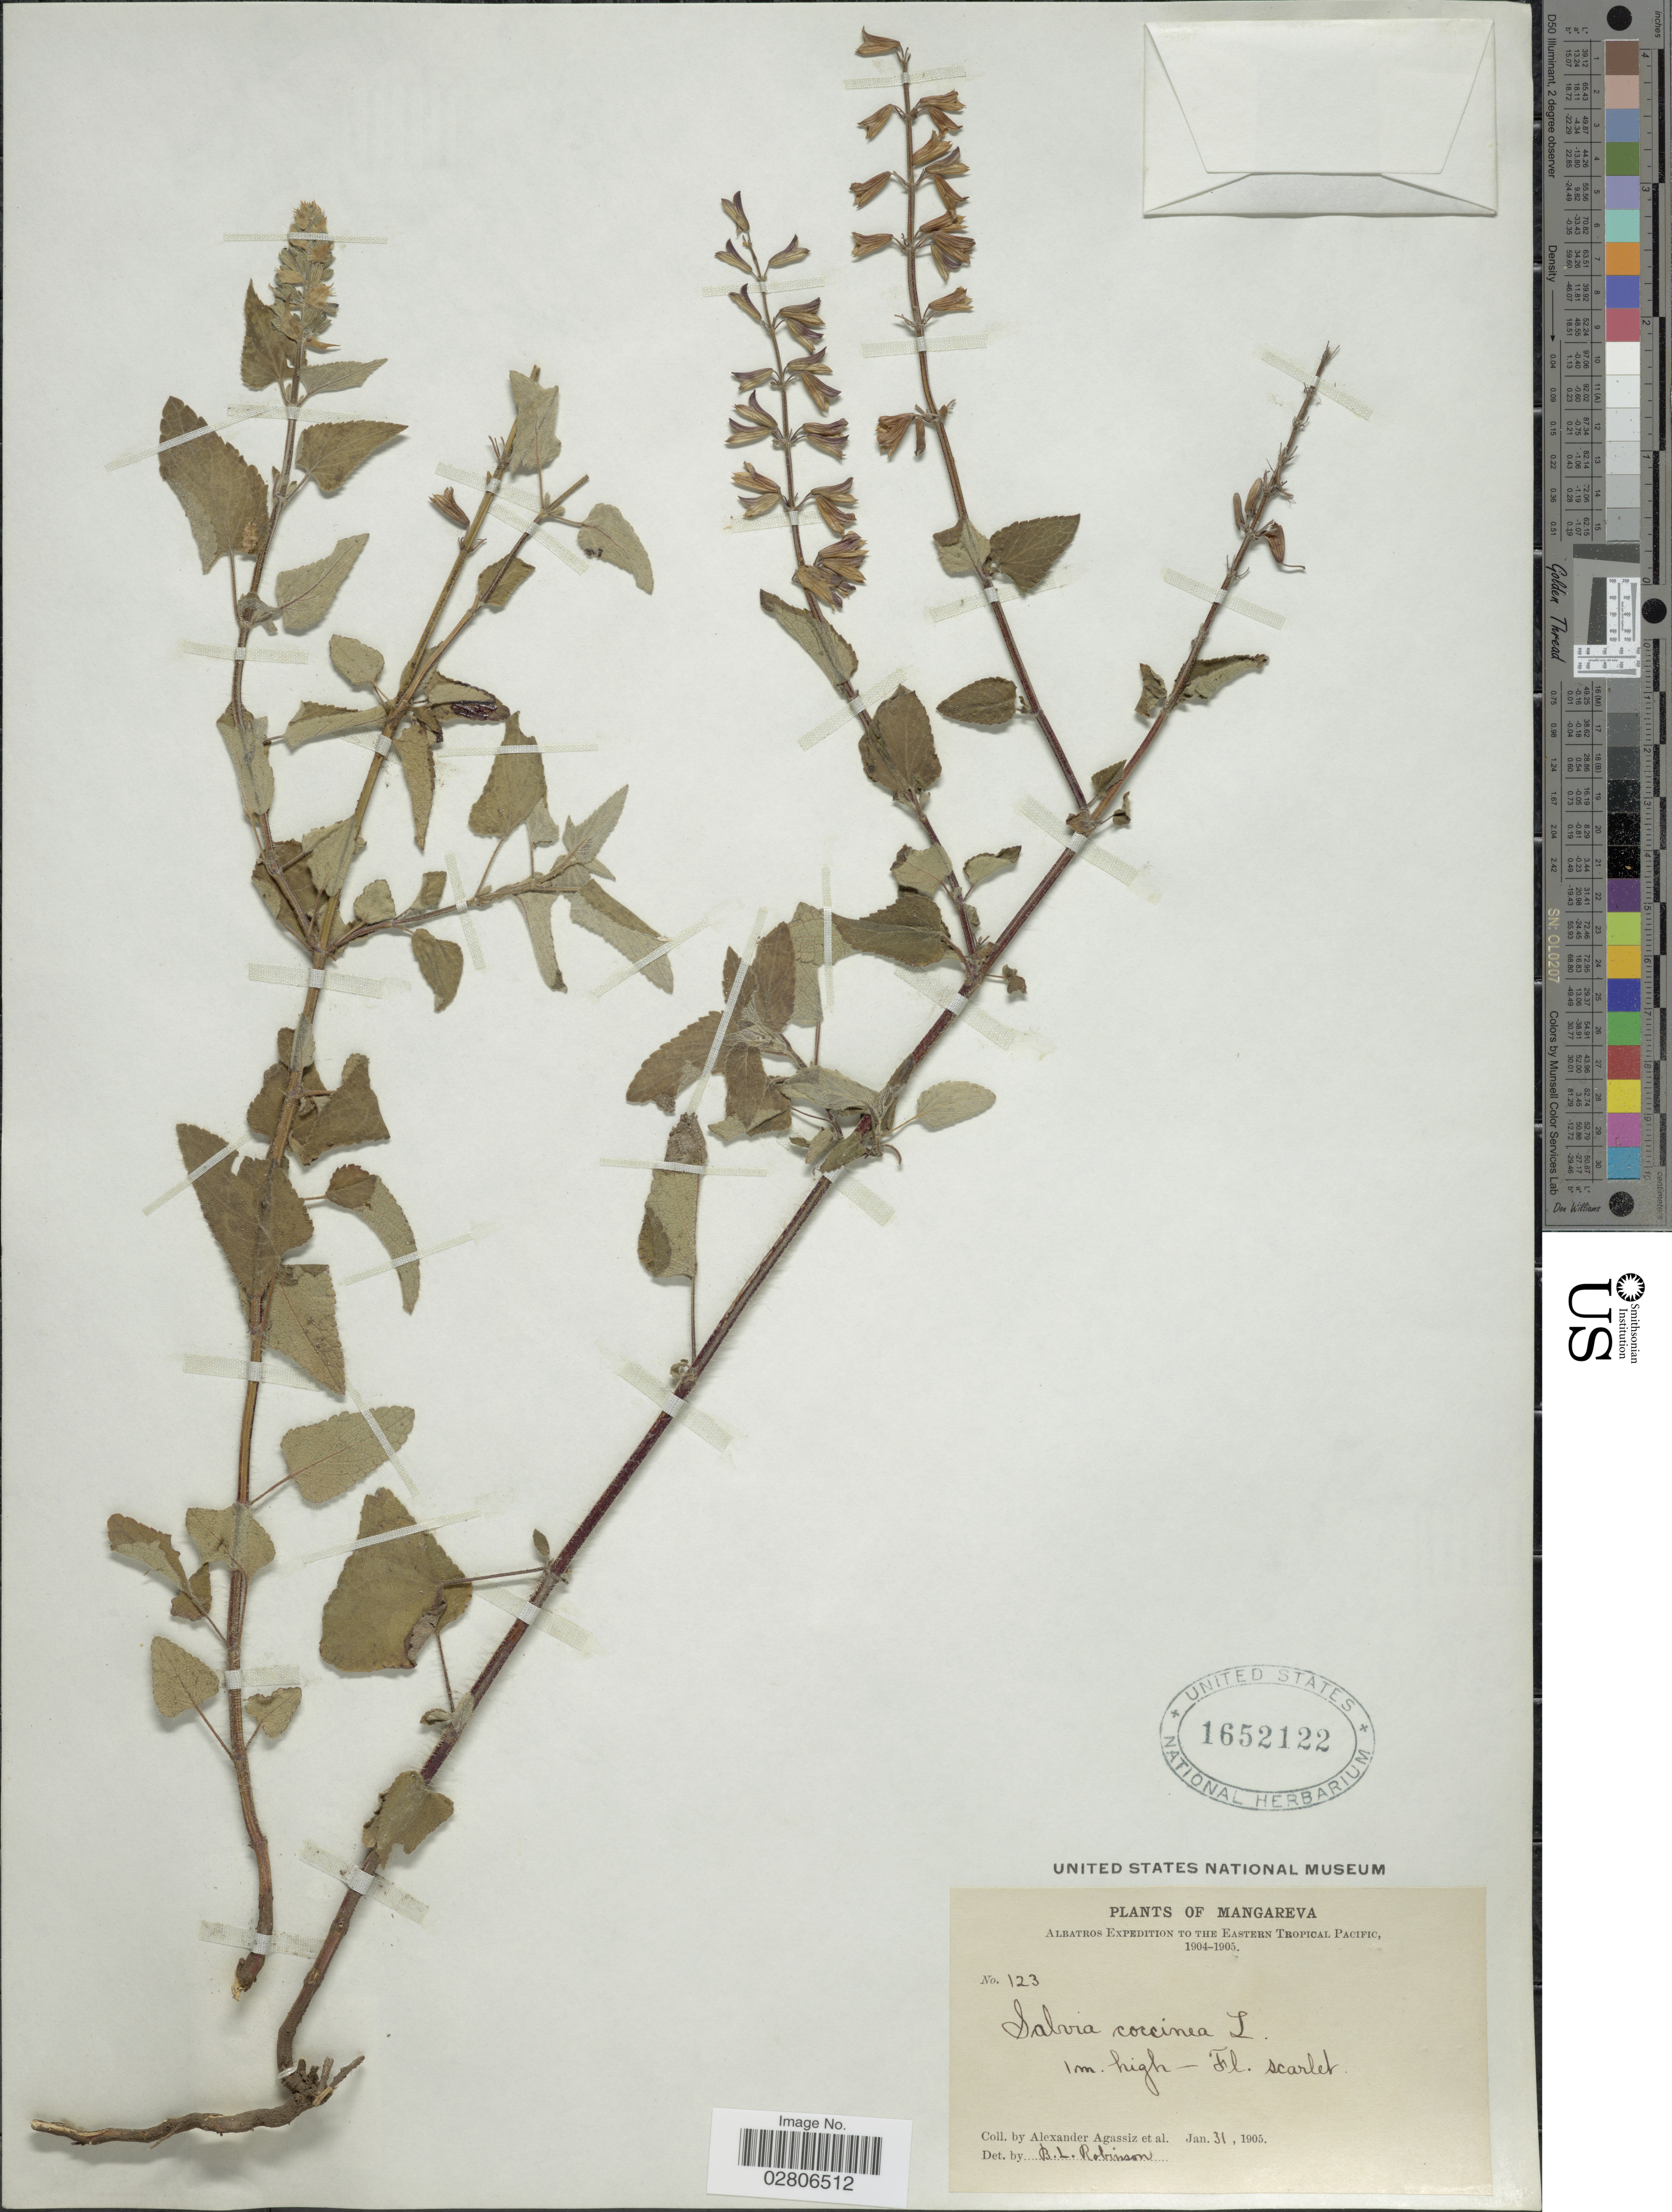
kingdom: Plantae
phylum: Tracheophyta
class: Magnoliopsida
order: Lamiales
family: Lamiaceae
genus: Salvia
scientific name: Salvia coccinea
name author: Etlinger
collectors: A. E. Agassiz & et al.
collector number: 123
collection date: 1905-01-31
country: French Polynesia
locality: Mangareva, Eastern Tropical Pacific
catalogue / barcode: US 1652122